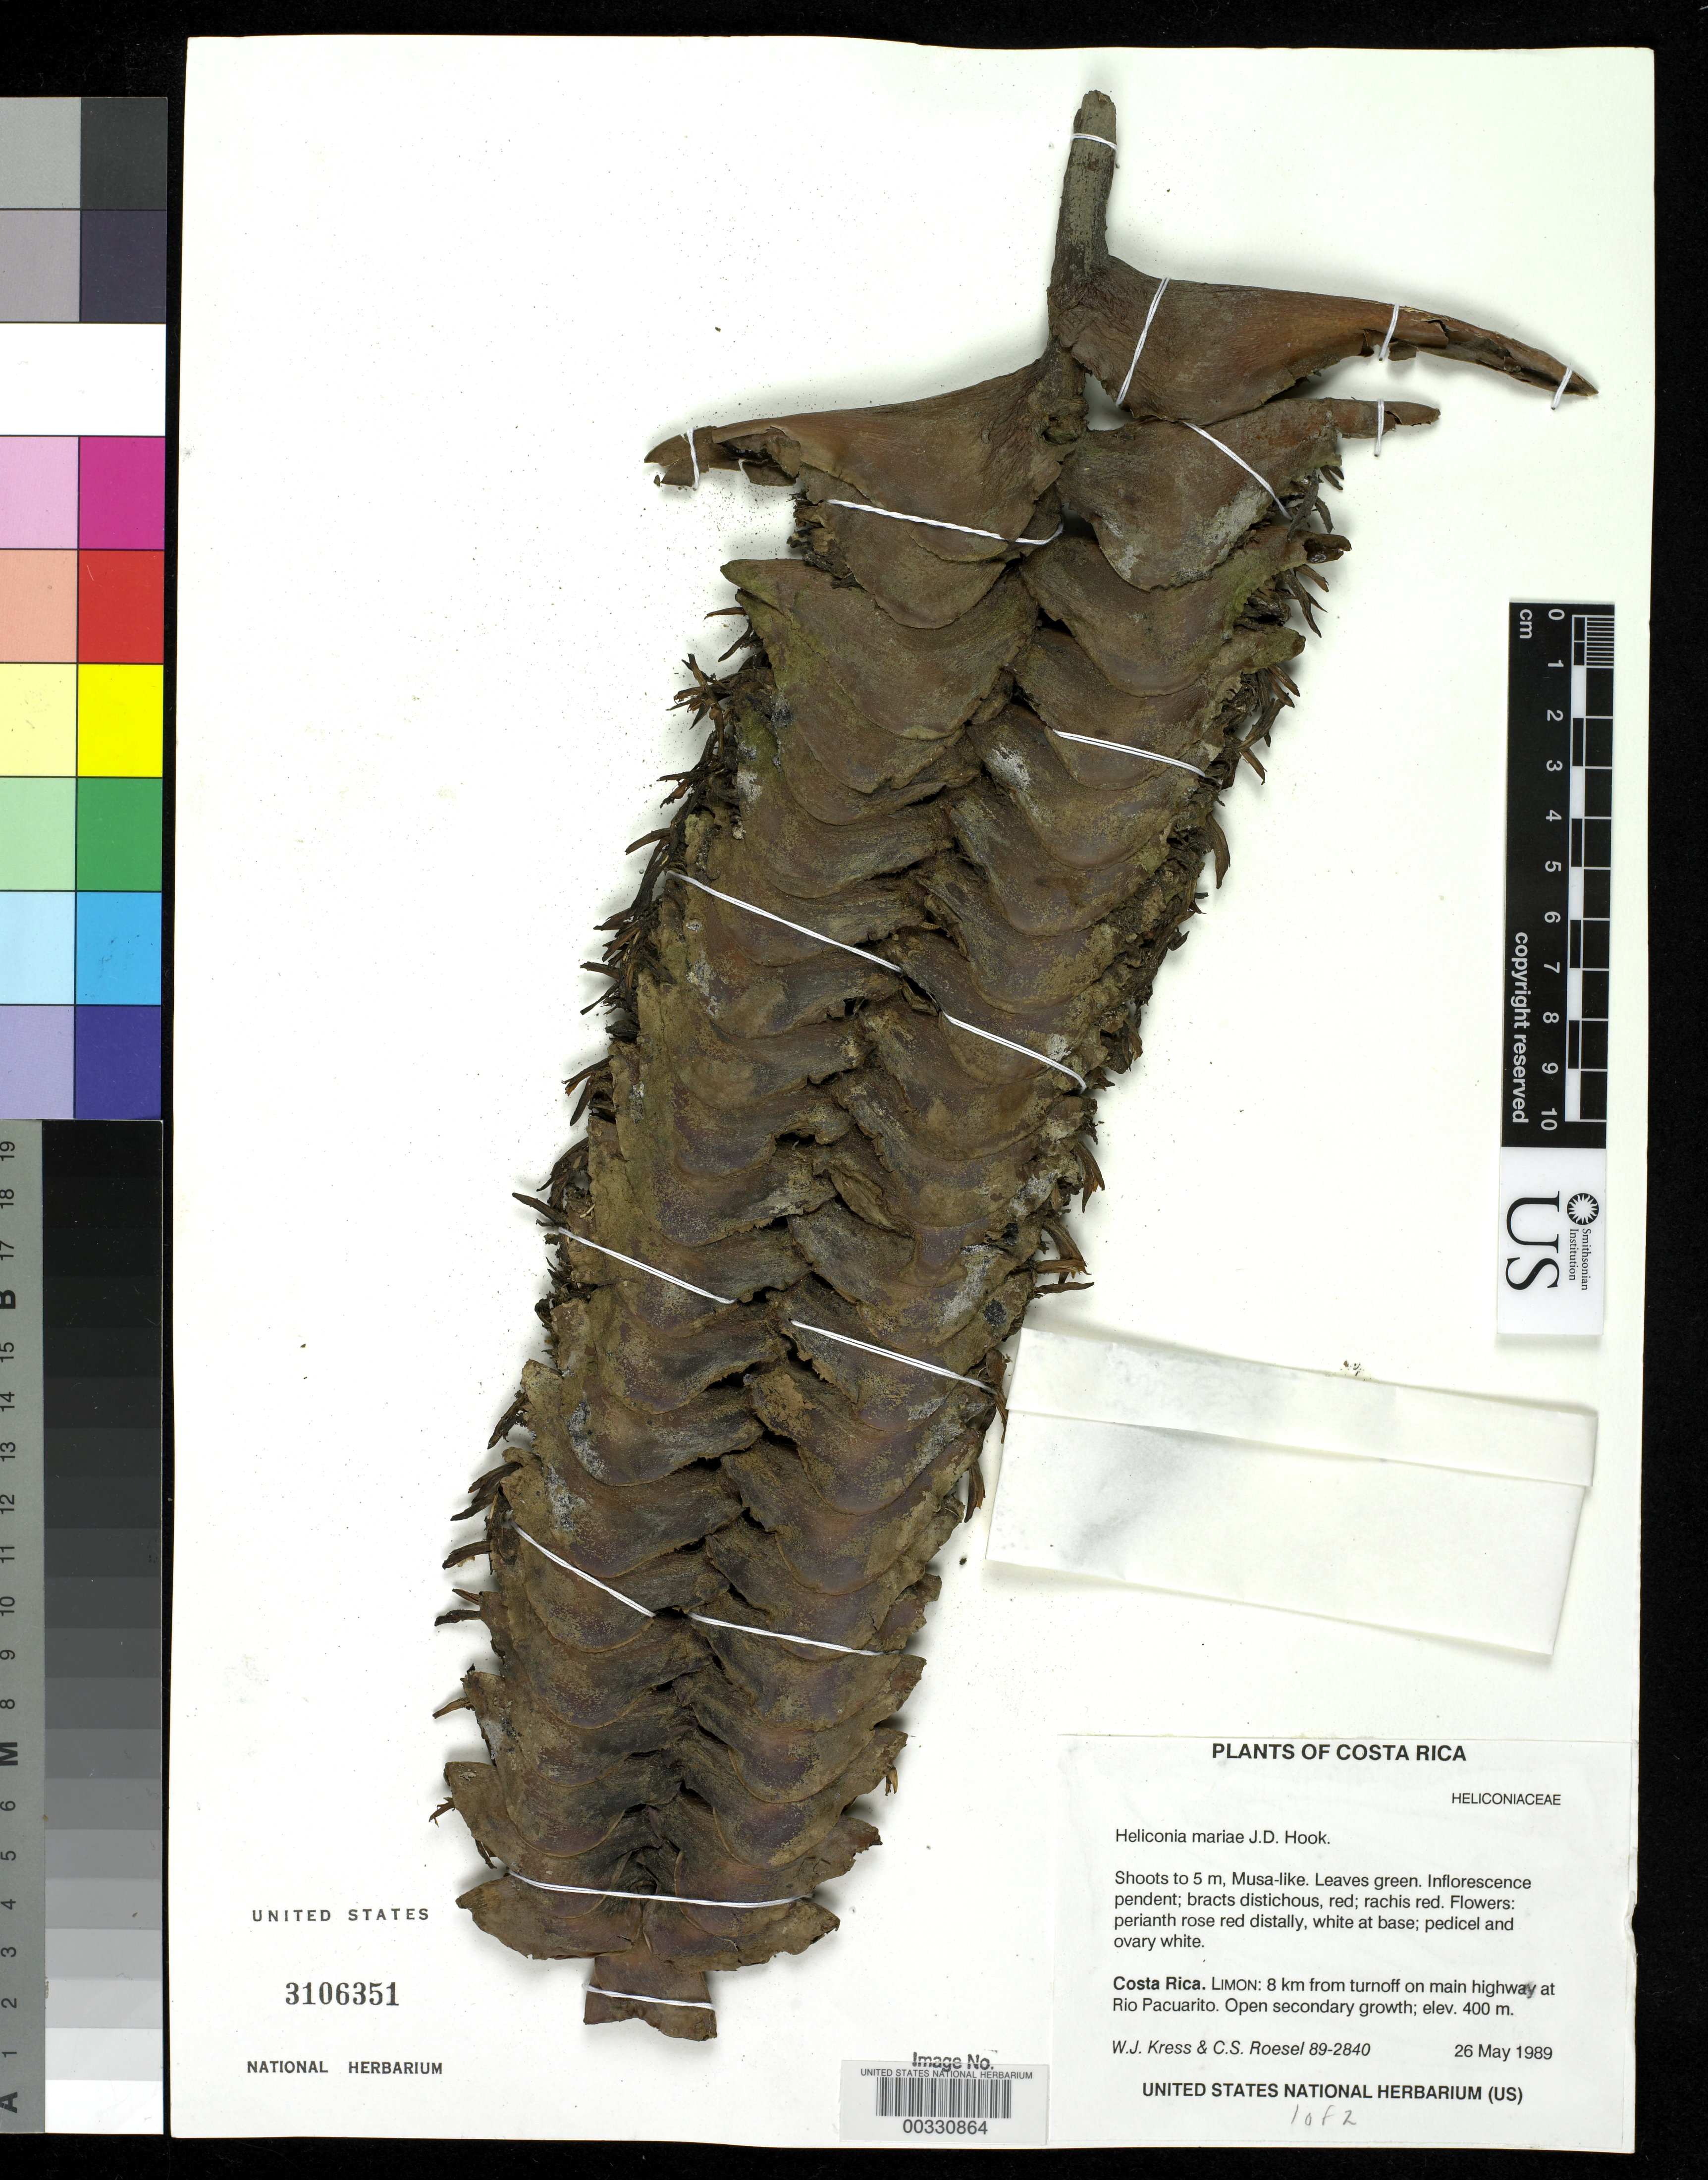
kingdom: Plantae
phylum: Tracheophyta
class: Liliopsida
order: Zingiberales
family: Heliconiaceae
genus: Heliconia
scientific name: Heliconia mariae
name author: Hook. f.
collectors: W. J. Kress & C. S. Roesel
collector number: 89-2840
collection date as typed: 26 May 1989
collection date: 1989-05-26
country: Costa Rica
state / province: Limón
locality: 8 km from turnoff on main highway at rio pacuarito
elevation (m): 400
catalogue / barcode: US 3106351